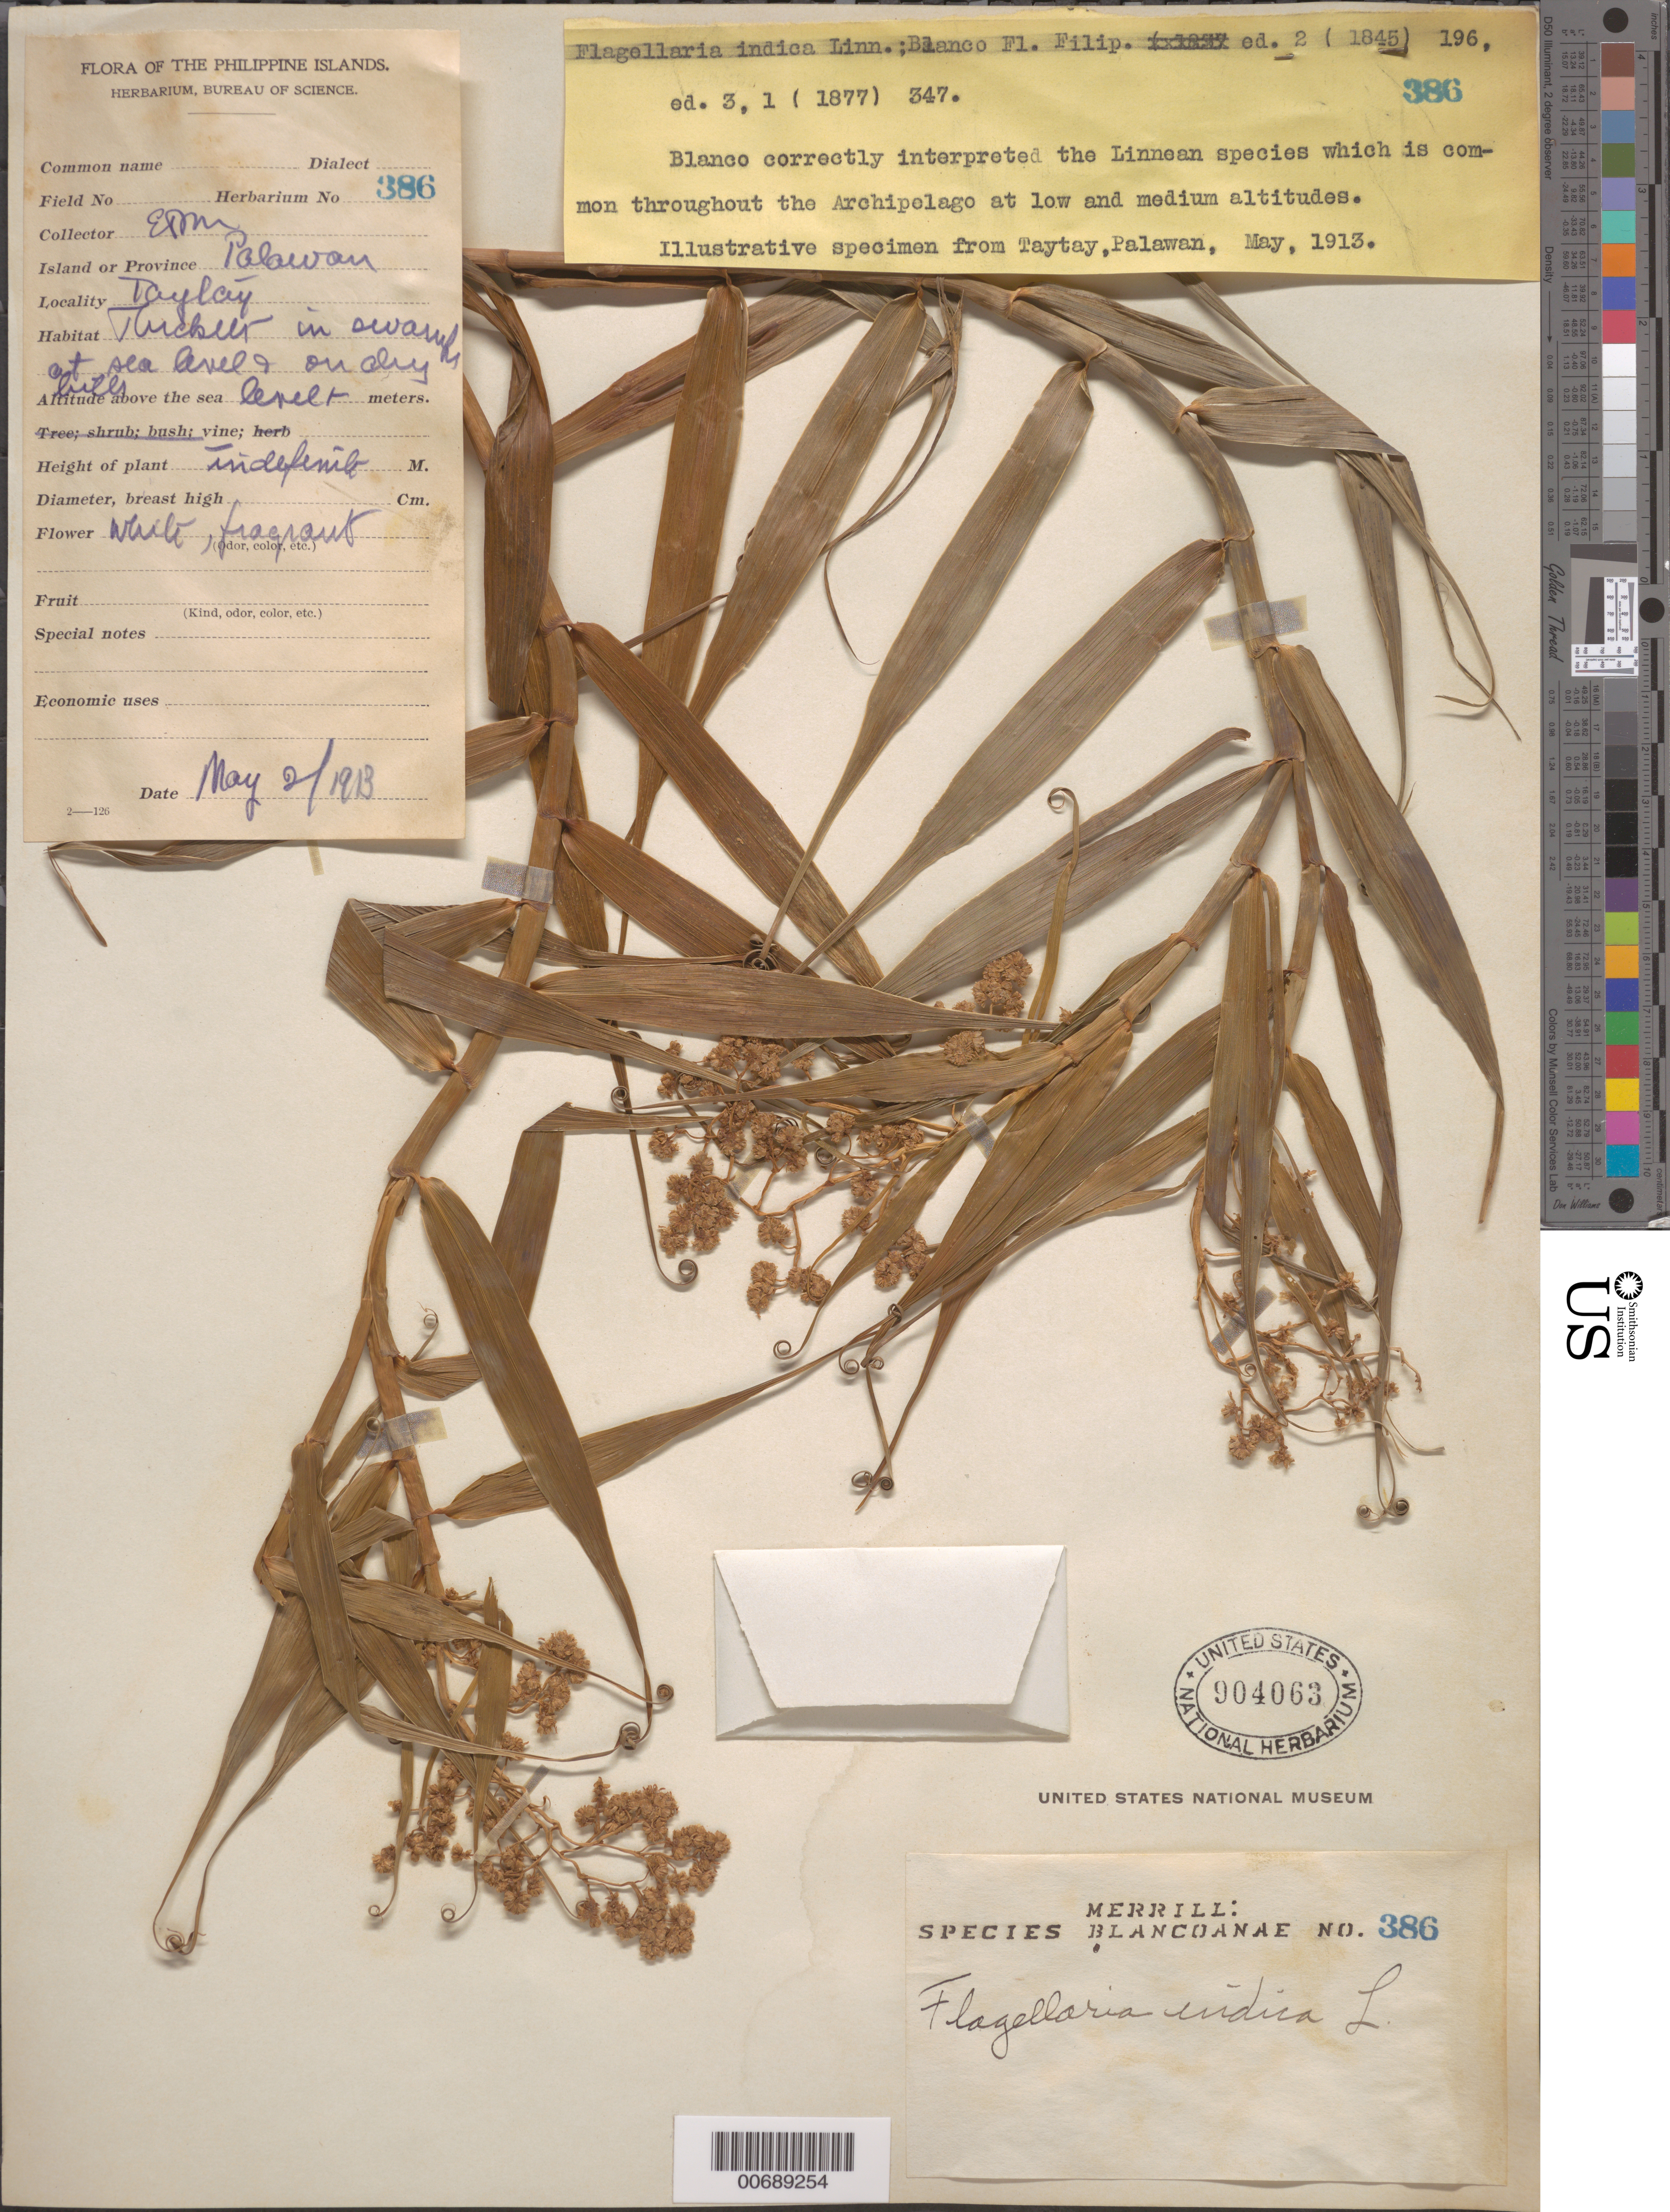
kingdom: Plantae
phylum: Tracheophyta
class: Liliopsida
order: Poales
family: Flagellariaceae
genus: Flagellaria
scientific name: Flagellaria indica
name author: L.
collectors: E. D. Merrill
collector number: Sp. Blancoan. 0386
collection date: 1913-05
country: Philippines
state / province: Mimaropa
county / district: Palawan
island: Palawan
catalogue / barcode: US 904063